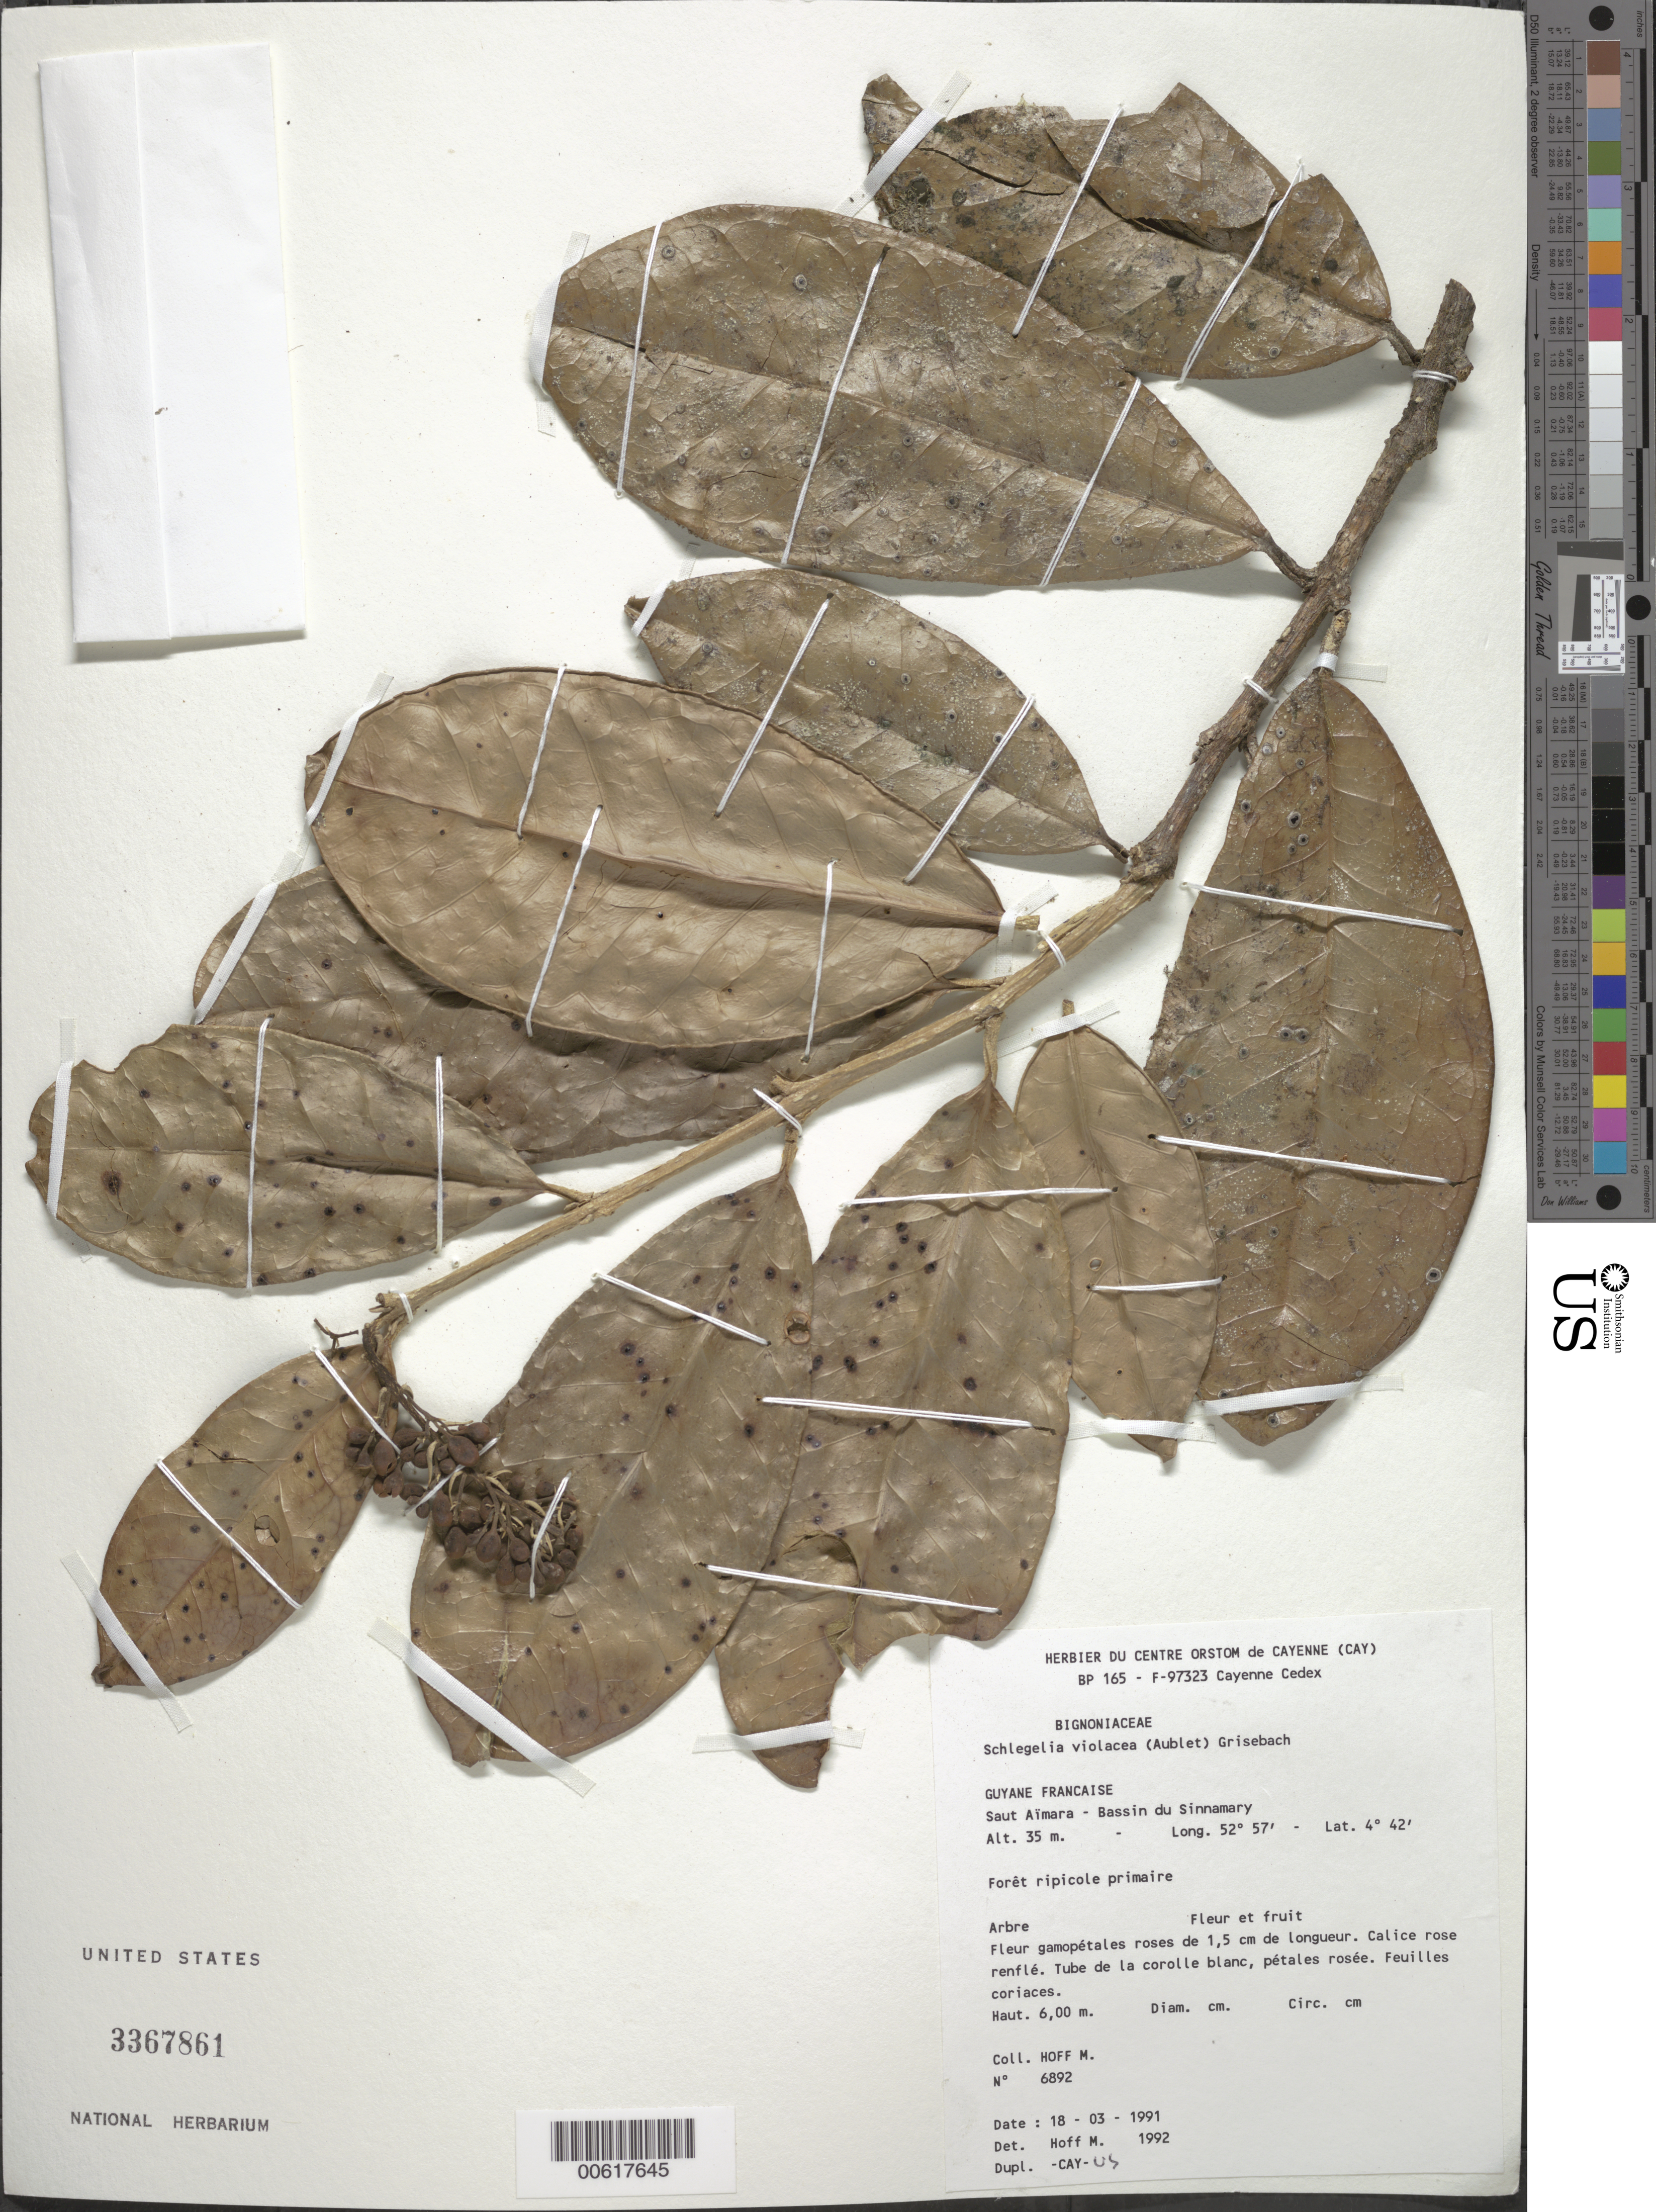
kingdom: Plantae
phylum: Tracheophyta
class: Magnoliopsida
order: Lamiales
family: Schlegeliaceae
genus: Schlegelia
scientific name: Schlegelia violacea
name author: (Aubl.) Griseb.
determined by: Hoff, M.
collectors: M. Hoff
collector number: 6892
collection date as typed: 18-Mar-91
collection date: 1991-03-18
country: French Guiana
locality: Saut Aïmara, Bassin du Sinnamary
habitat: Foret ripicole primaire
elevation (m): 35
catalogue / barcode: US 3367861